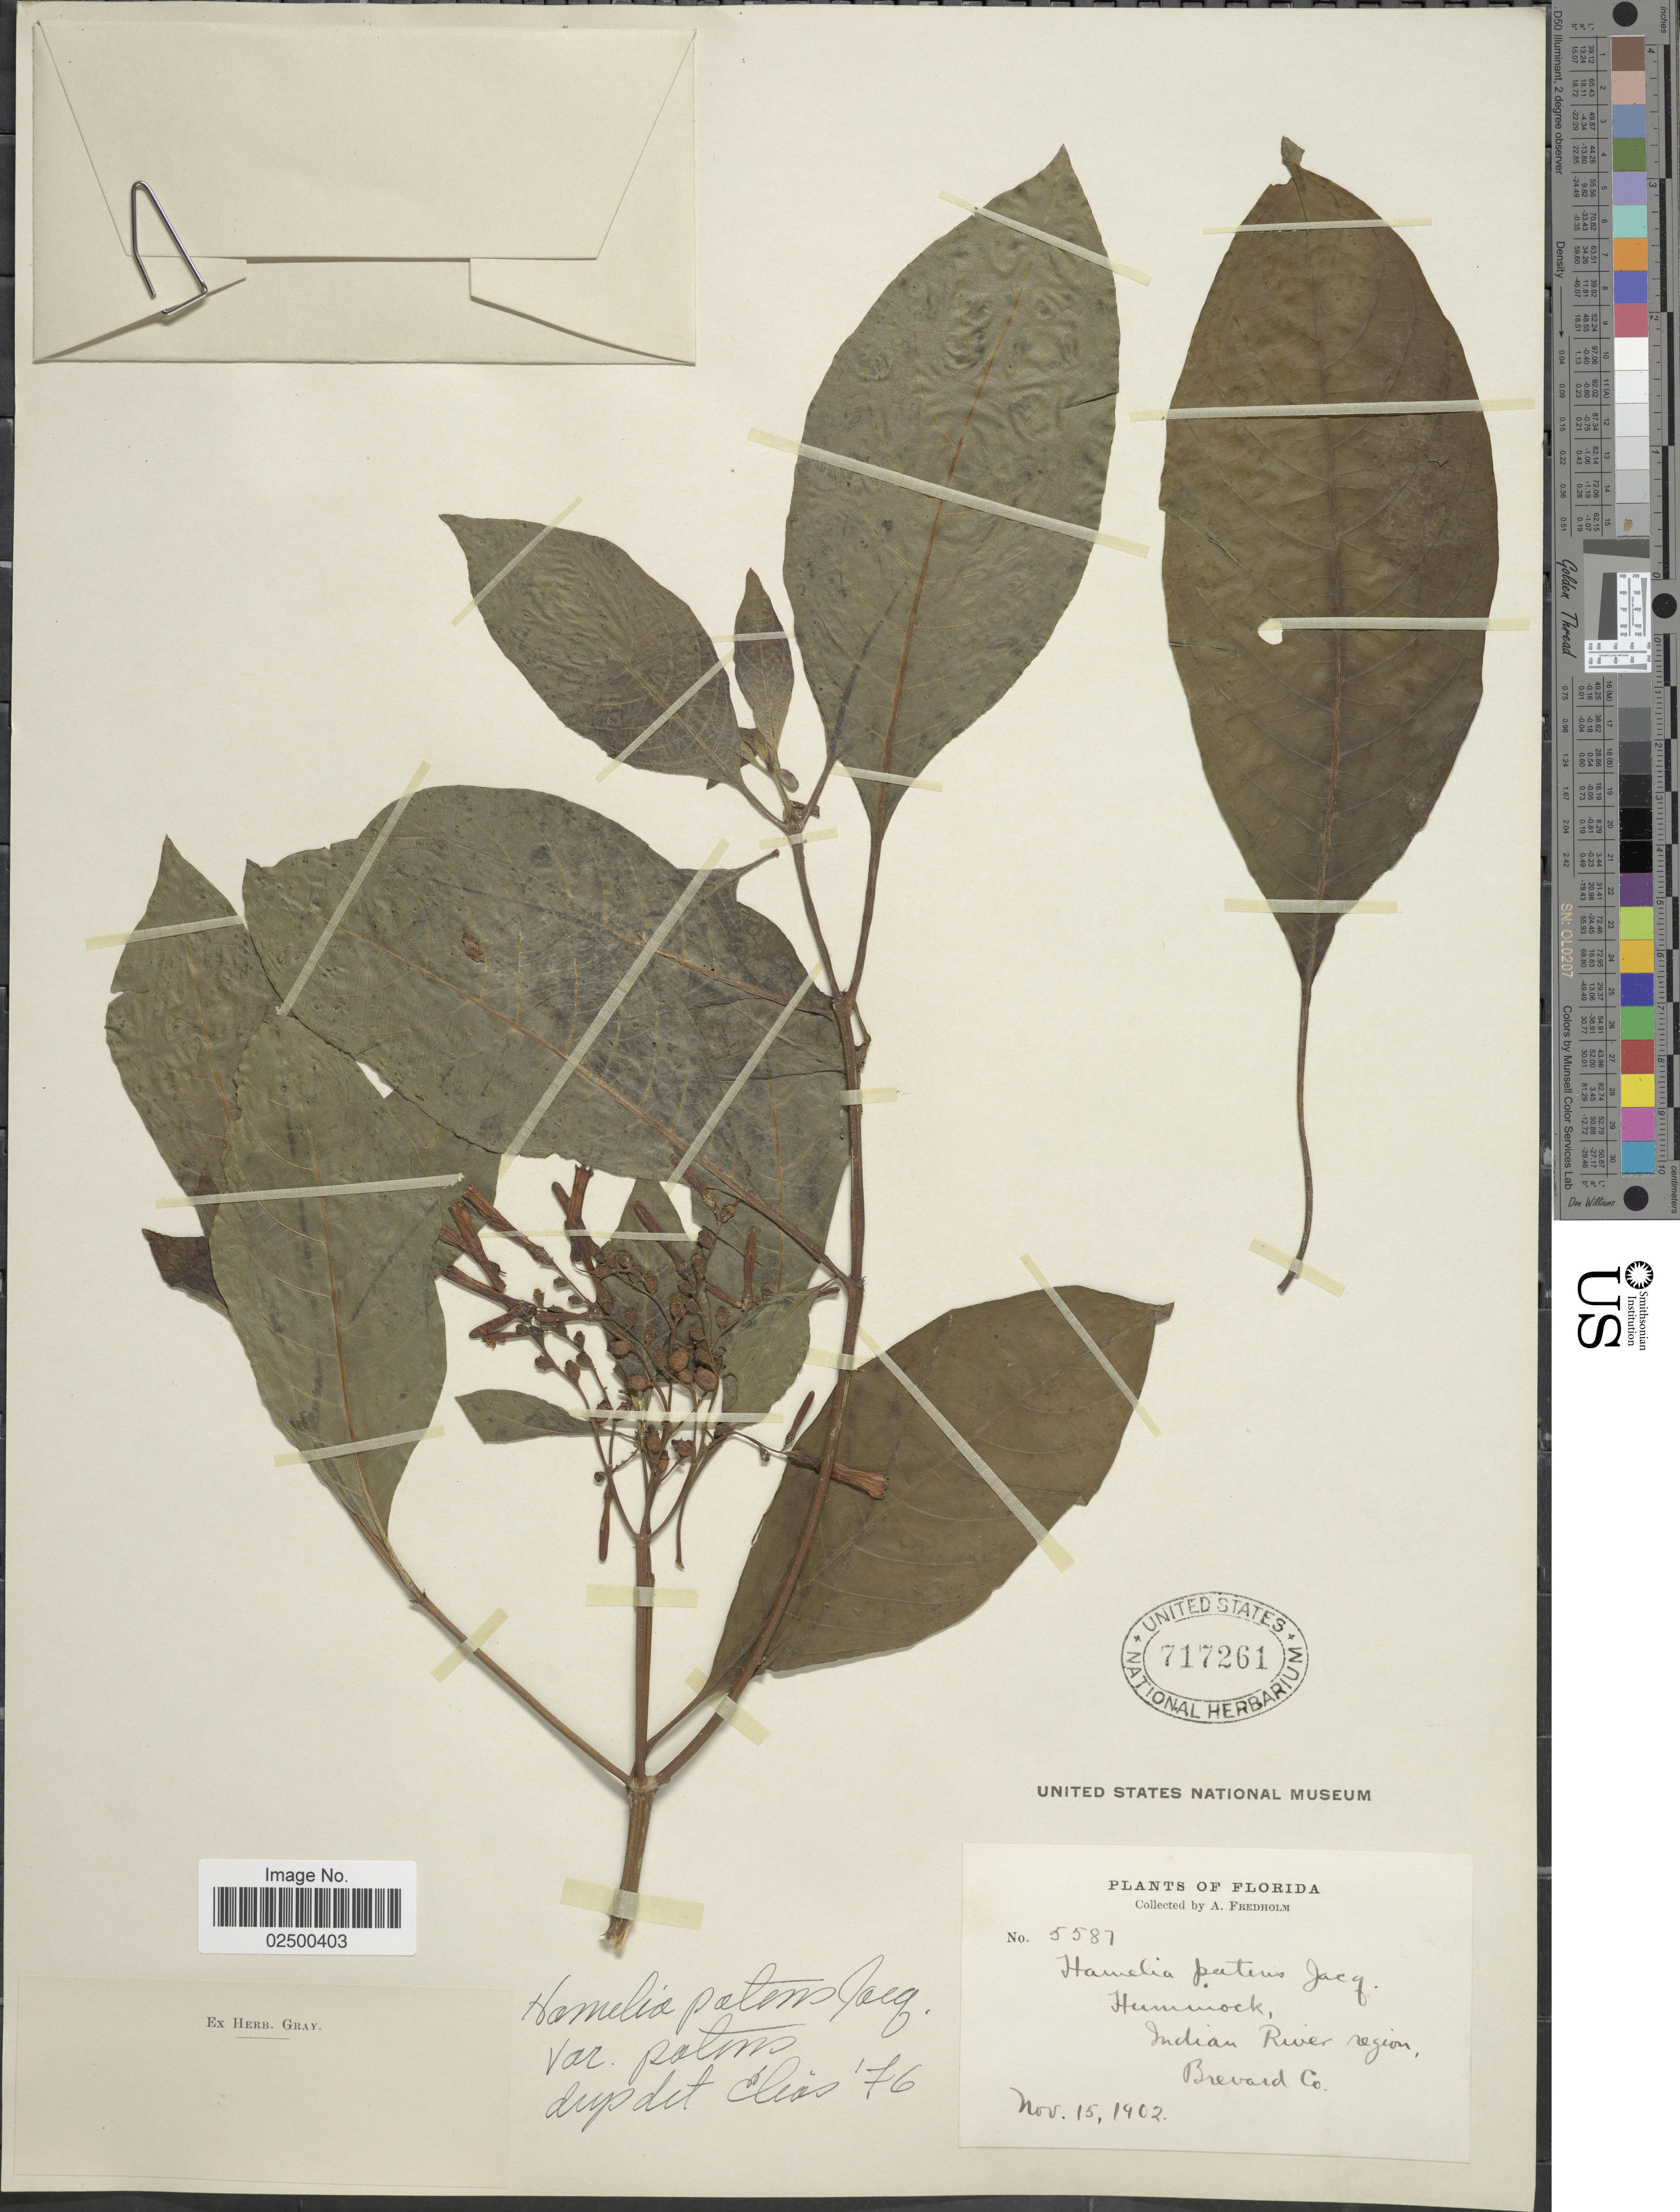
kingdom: Plantae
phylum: Tracheophyta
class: Magnoliopsida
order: Gentianales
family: Rubiaceae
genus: Hamelia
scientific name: Hamelia patens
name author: Jacq.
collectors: A. Fredholm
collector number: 5587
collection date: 1902-11-15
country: United States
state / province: Florida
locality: Hummock, Indian River region, Brevard Co.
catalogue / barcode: US 717261